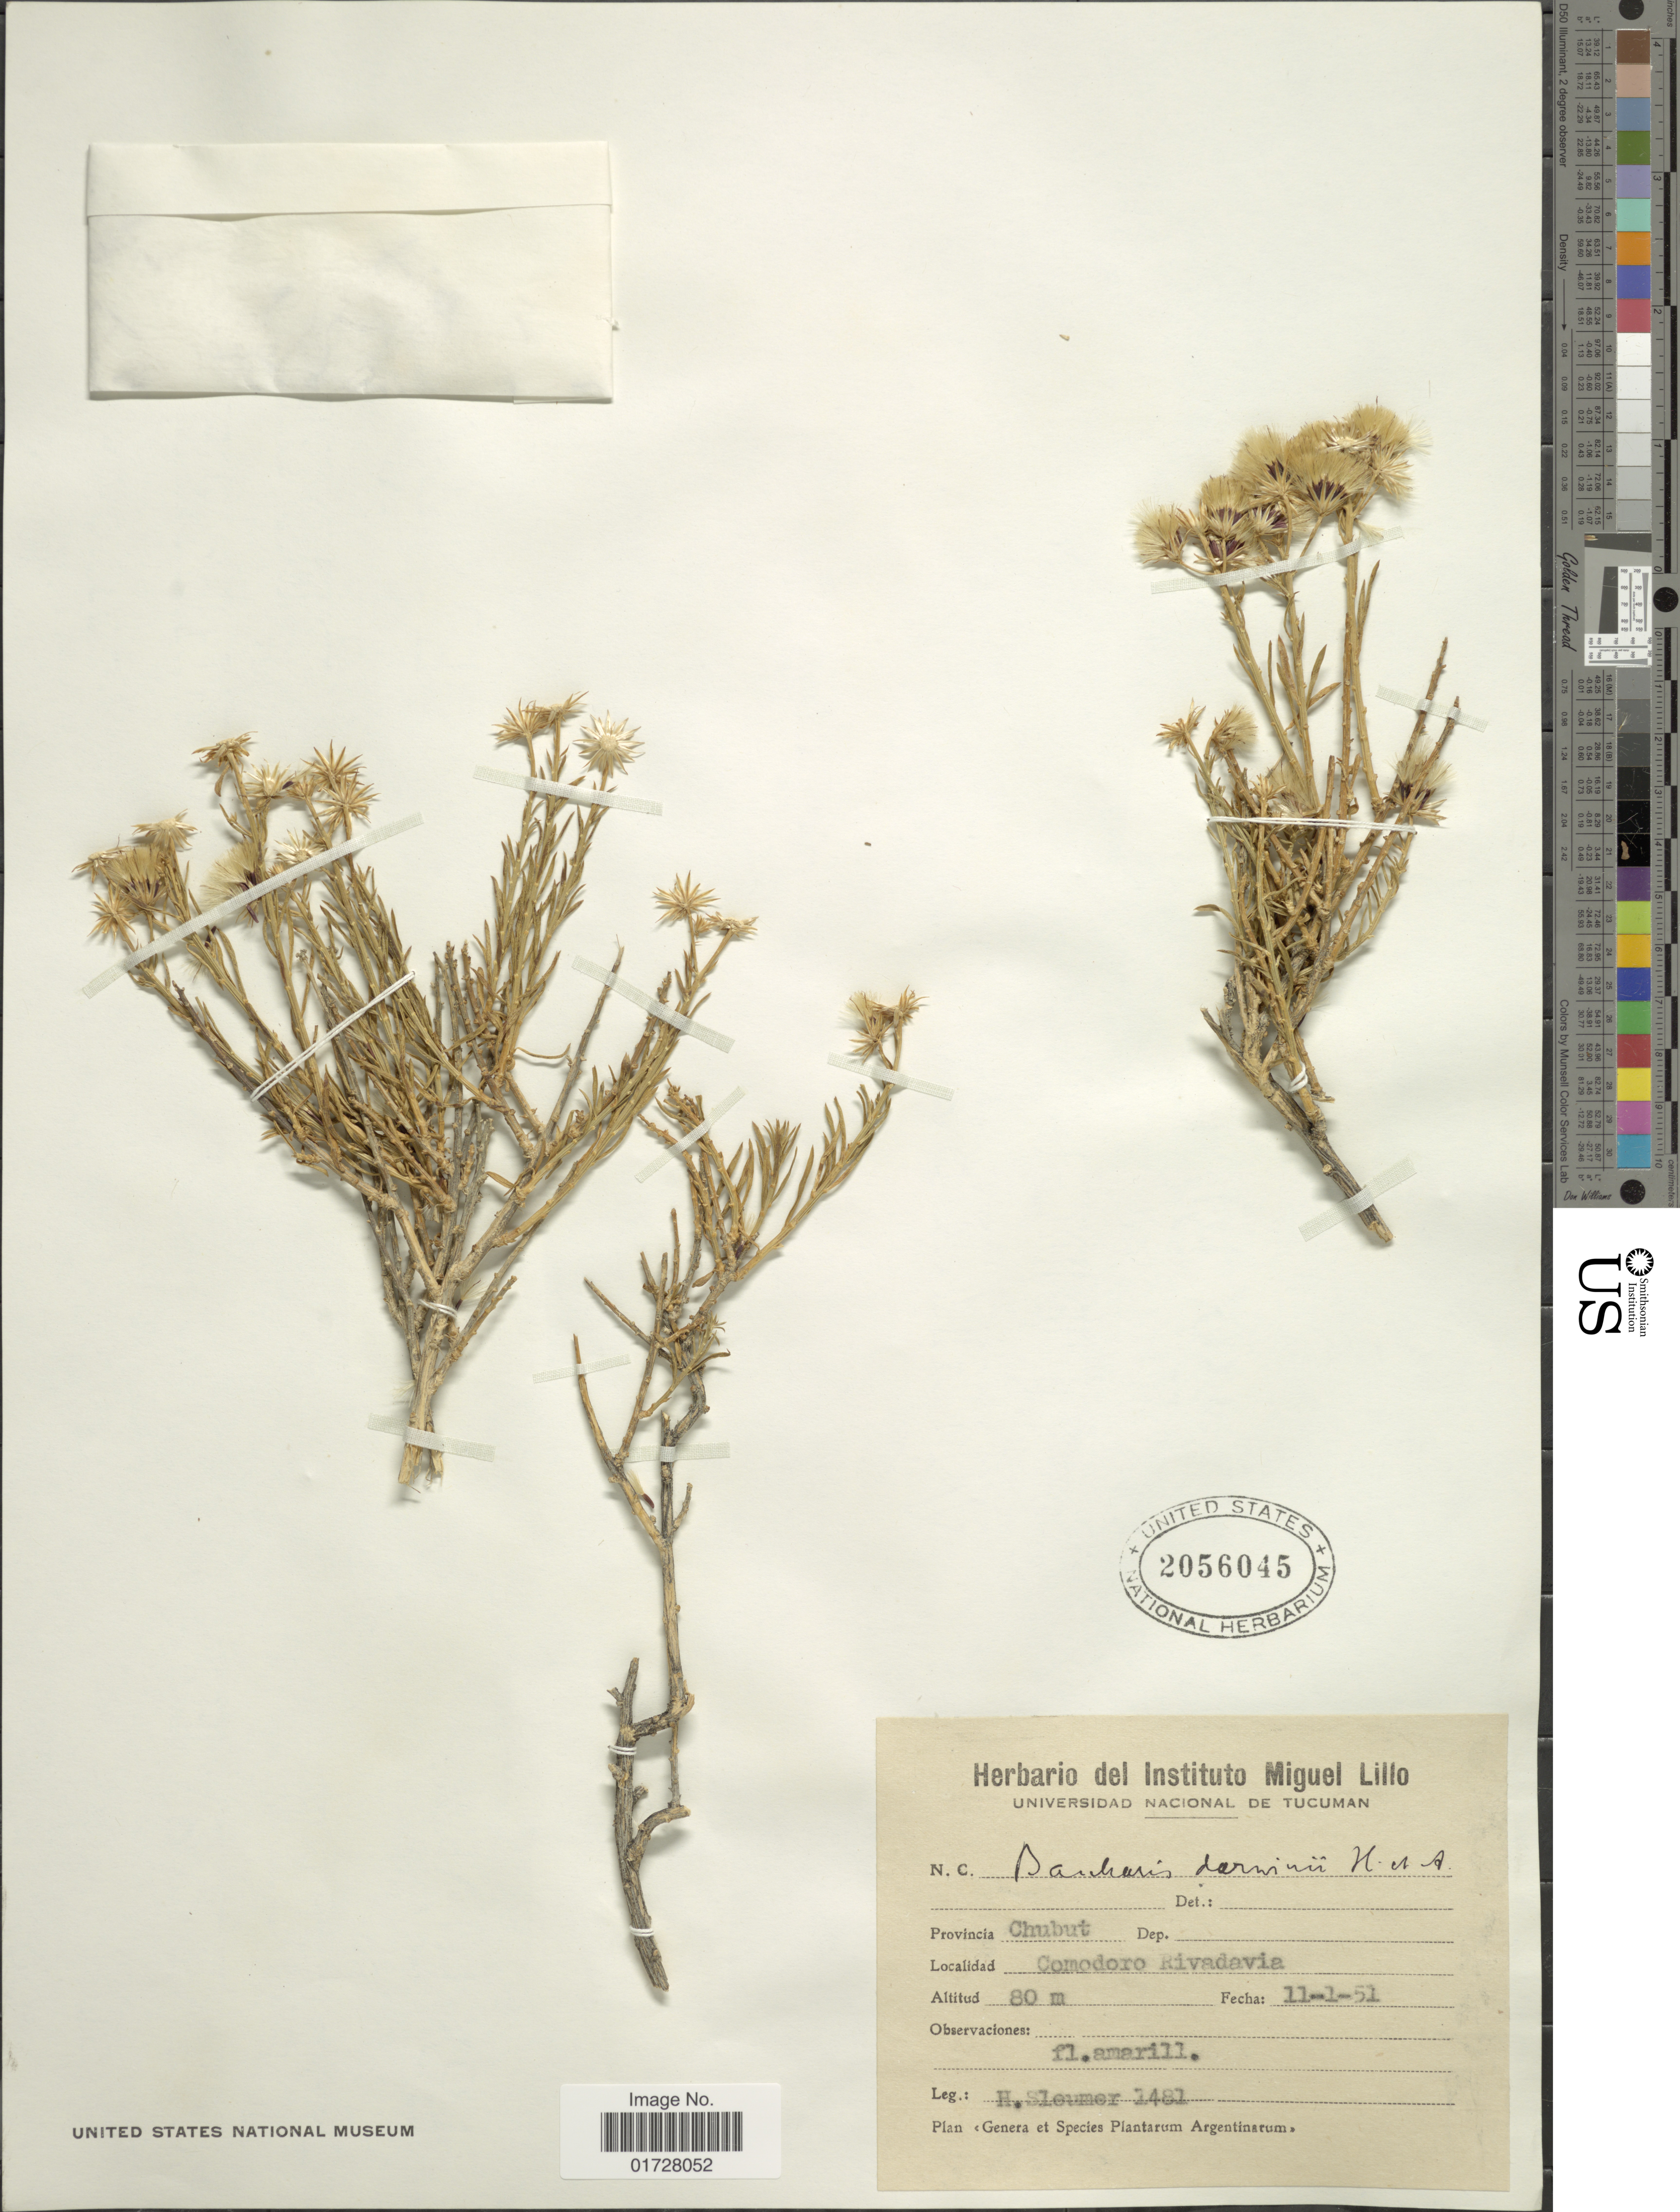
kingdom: Plantae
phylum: Tracheophyta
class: Magnoliopsida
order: Asterales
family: Asteraceae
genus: Baccharis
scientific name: Baccharis sp.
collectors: H. O. Sleumer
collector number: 1481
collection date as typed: Transcribed d/m/y: 11/1/51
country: Argentina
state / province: Chubut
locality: Comodoro Rivadavia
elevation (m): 80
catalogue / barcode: US 2056045